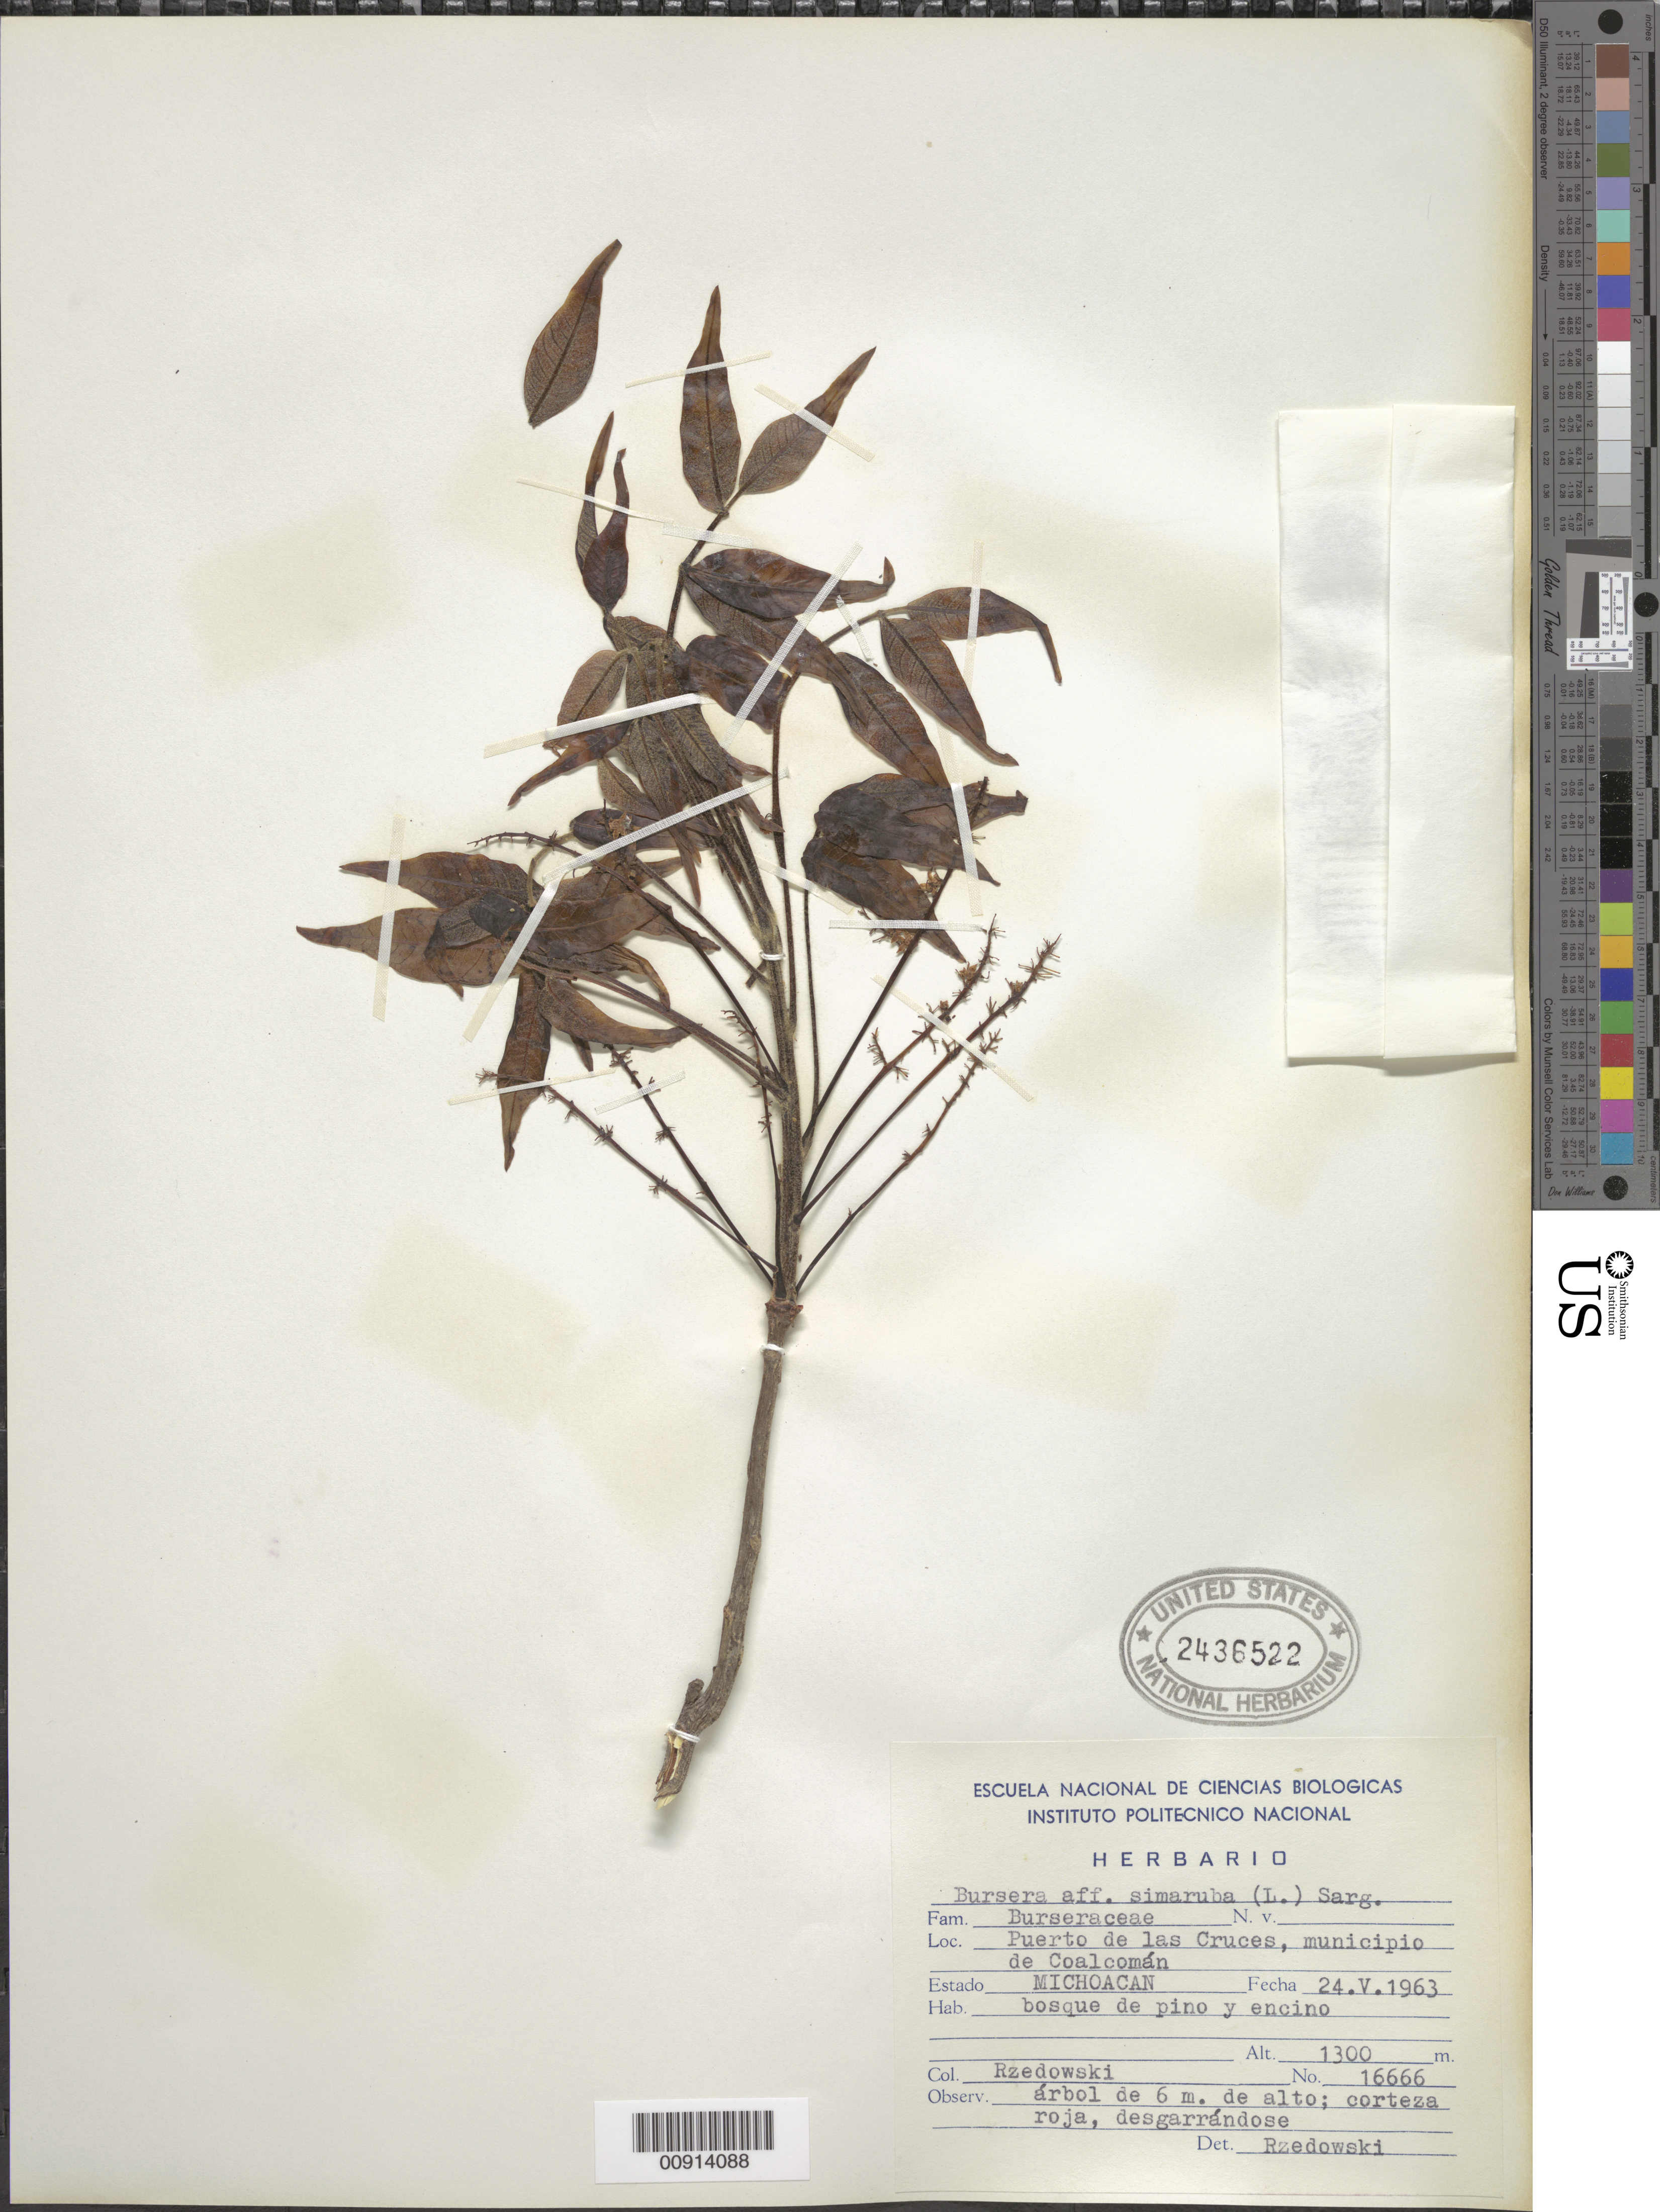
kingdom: Plantae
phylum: Tracheophyta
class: Magnoliopsida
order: Sapindales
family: Burseraceae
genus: Bursera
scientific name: Bursera simaruba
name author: (L.) Sarg.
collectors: J. Rzedowski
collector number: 16666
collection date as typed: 24 May 1963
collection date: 1963-05-24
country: Mexico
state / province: Michoacán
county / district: Coalcomán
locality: Puerto de las Cruces, municipio de Coalcomán, Estado Michoacán.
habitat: Bosque de pino y encino.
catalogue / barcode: US 2436522